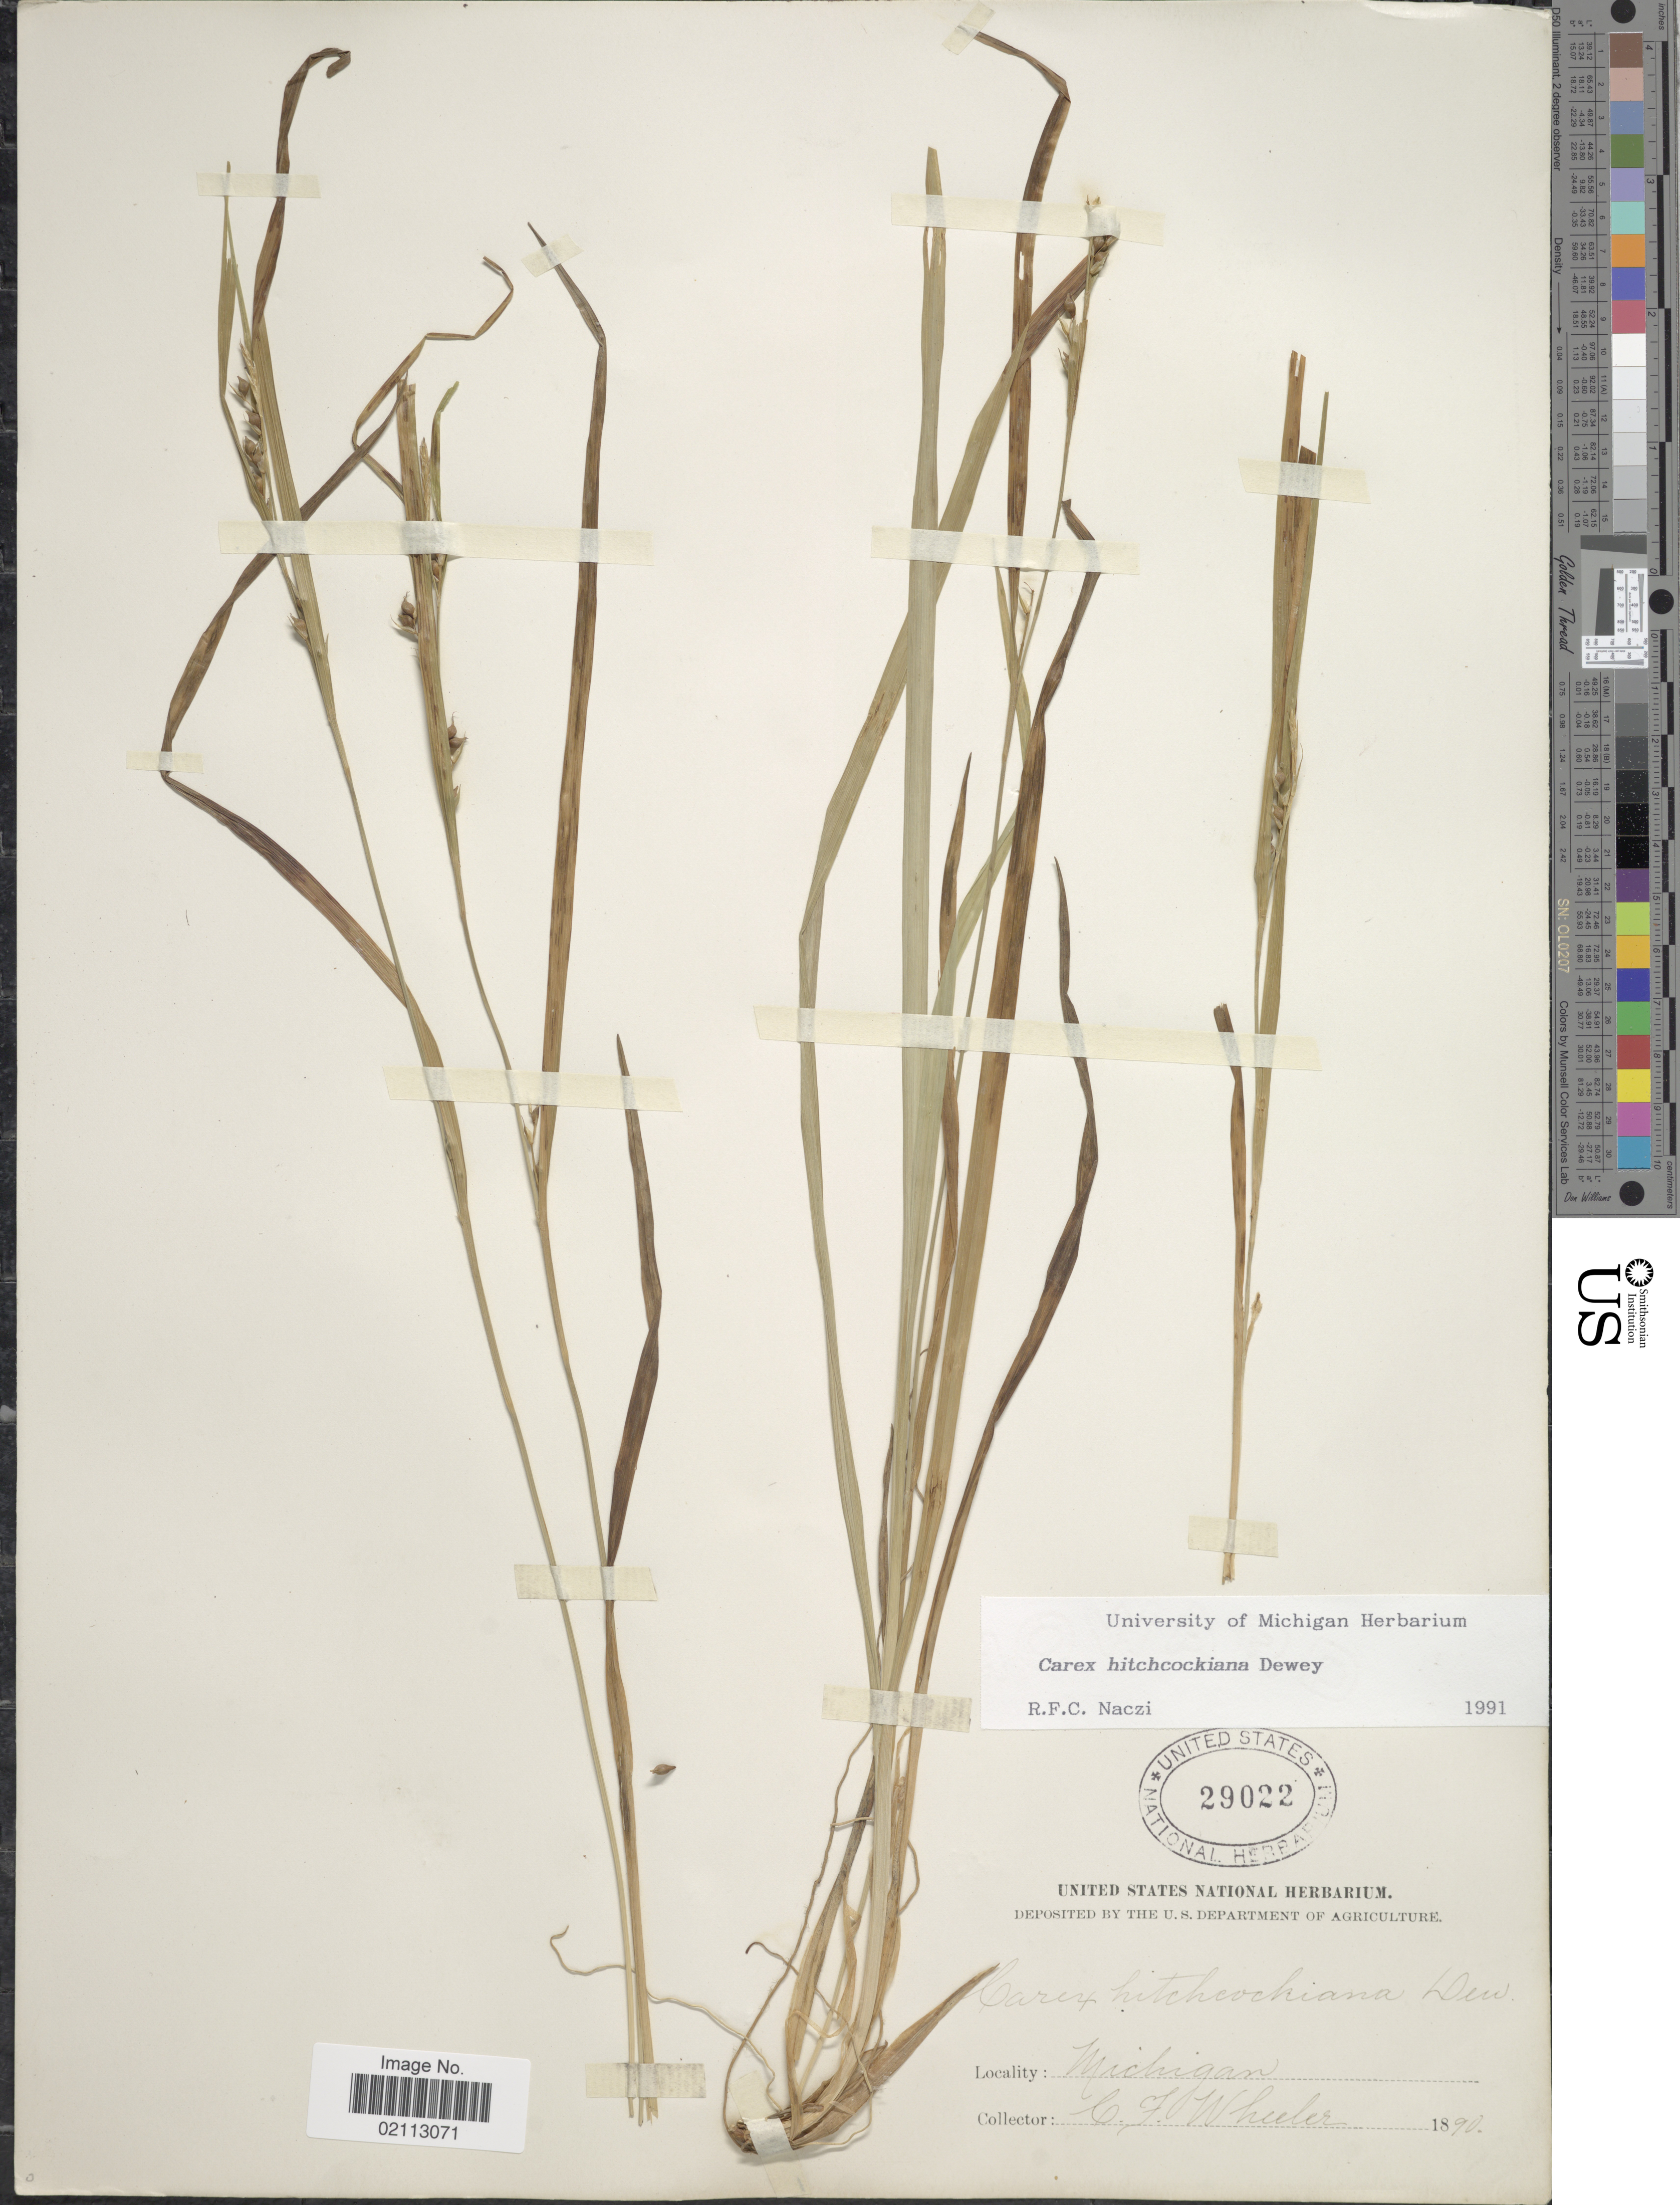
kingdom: Plantae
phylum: Tracheophyta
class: Liliopsida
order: Poales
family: Cyperaceae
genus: Carex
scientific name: Carex hitchcockiana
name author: Dewey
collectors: C. Wheeler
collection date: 1890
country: United States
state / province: Michigan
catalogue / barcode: US 29022